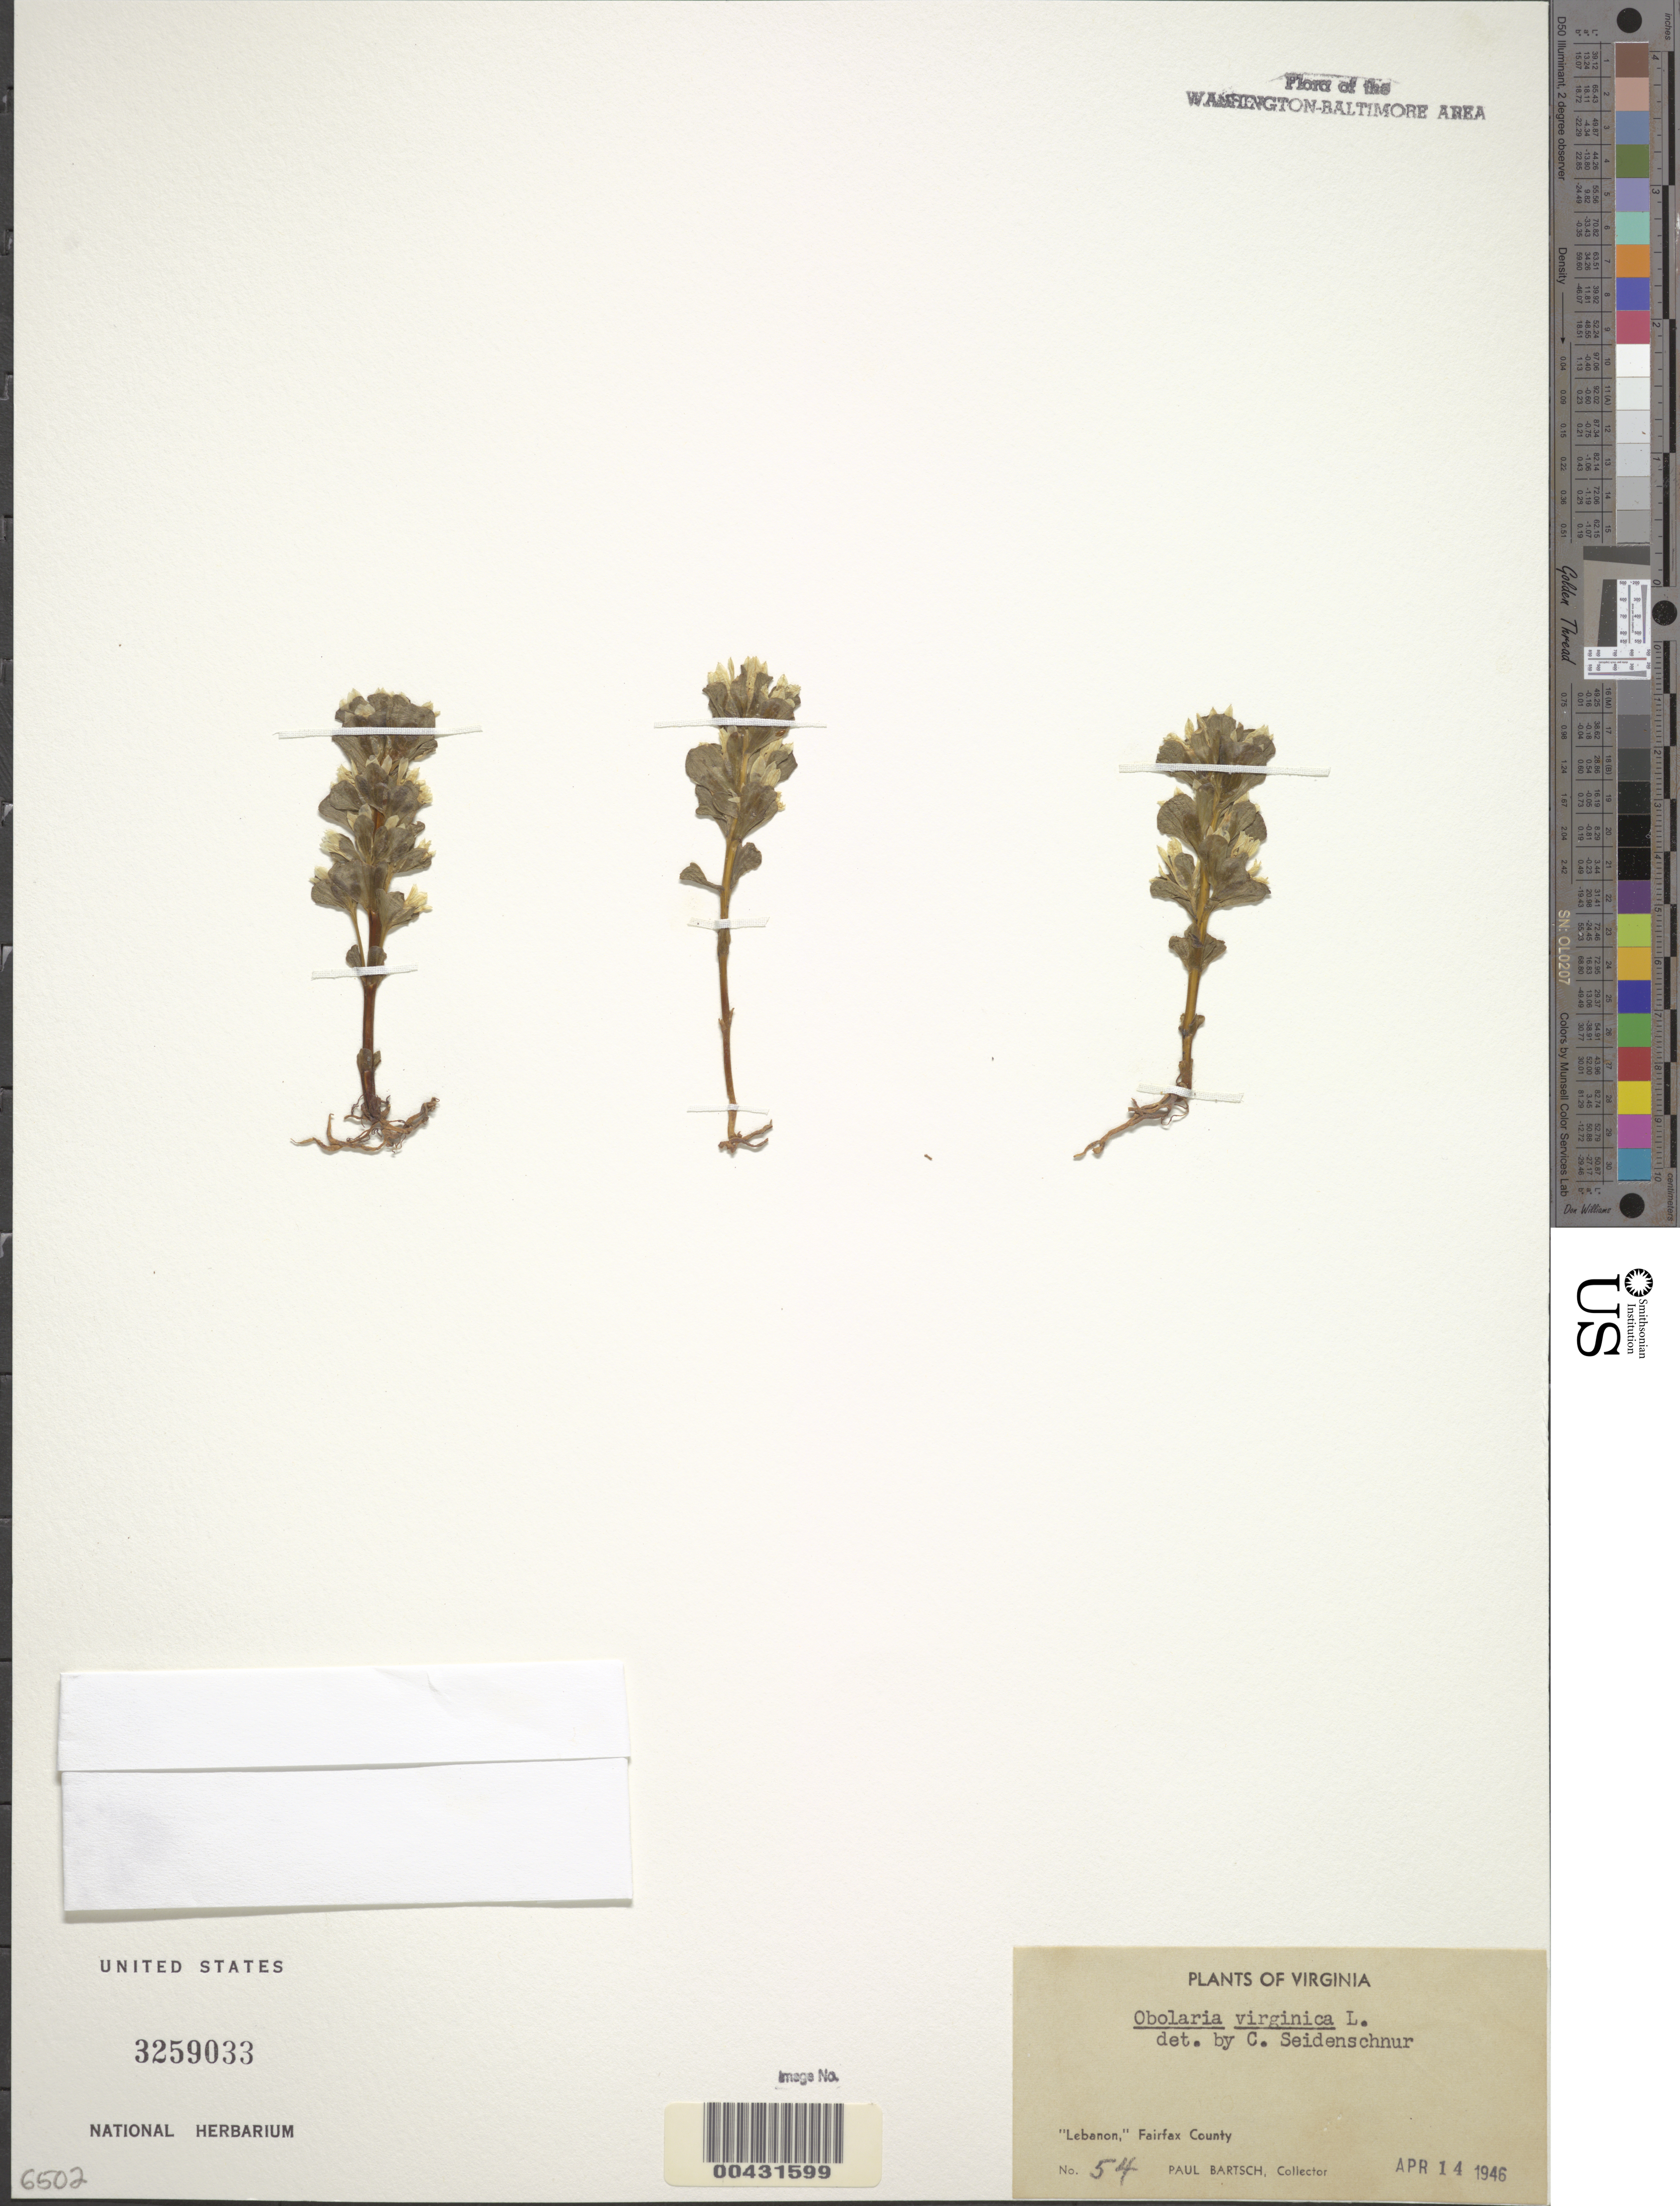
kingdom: Plantae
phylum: Tracheophyta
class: Magnoliopsida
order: Gentianales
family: Gentianaceae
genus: Obolaria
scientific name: Obolaria virginica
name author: L.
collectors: P. Bartsch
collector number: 54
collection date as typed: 14 Apr 1946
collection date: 1946-04-14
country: United States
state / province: Virginia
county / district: Fairfax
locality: Lebanon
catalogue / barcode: US 3259033